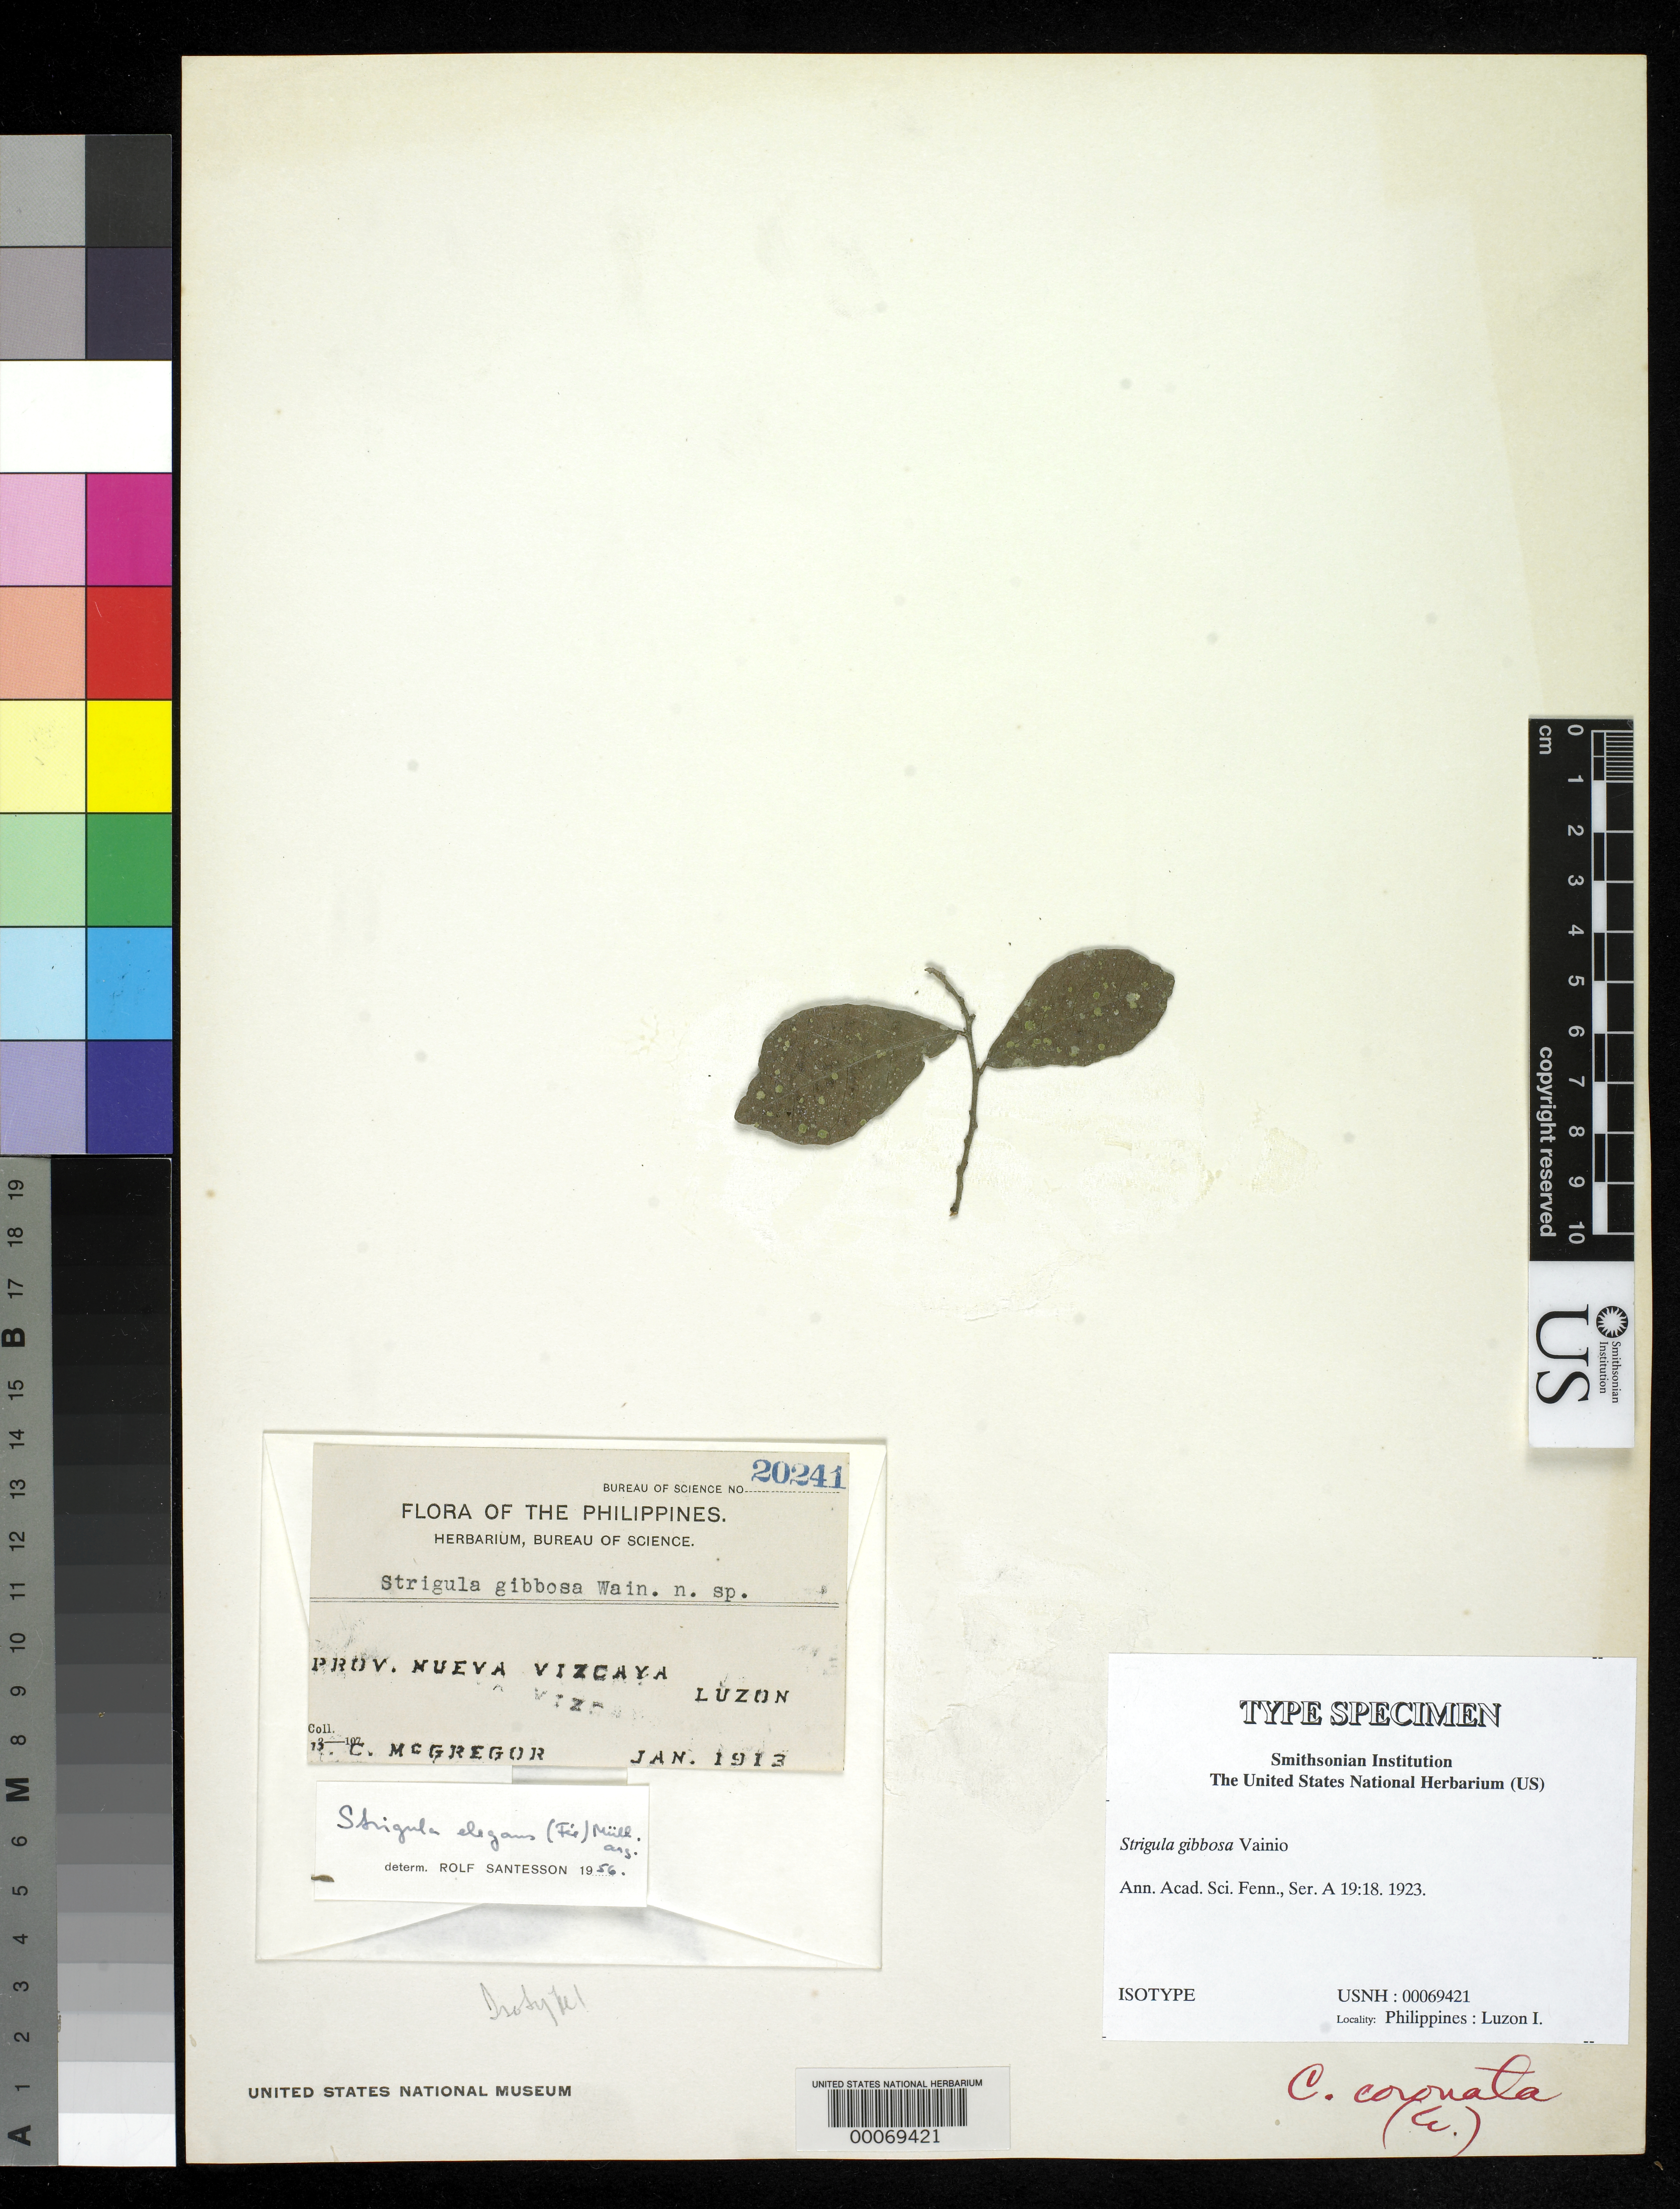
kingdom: Fungi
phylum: Ascomycota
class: Dothideomycetes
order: Strigulales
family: Strigulaceae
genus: Strigula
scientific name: Strigula gibbosa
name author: Vain.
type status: Isotype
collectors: R. C. McGregor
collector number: Bur. Sci. 20241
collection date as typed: Jan 1913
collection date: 1913-01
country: Philippines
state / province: Cagayan Valley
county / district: Nueva Vizcaya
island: Luzon